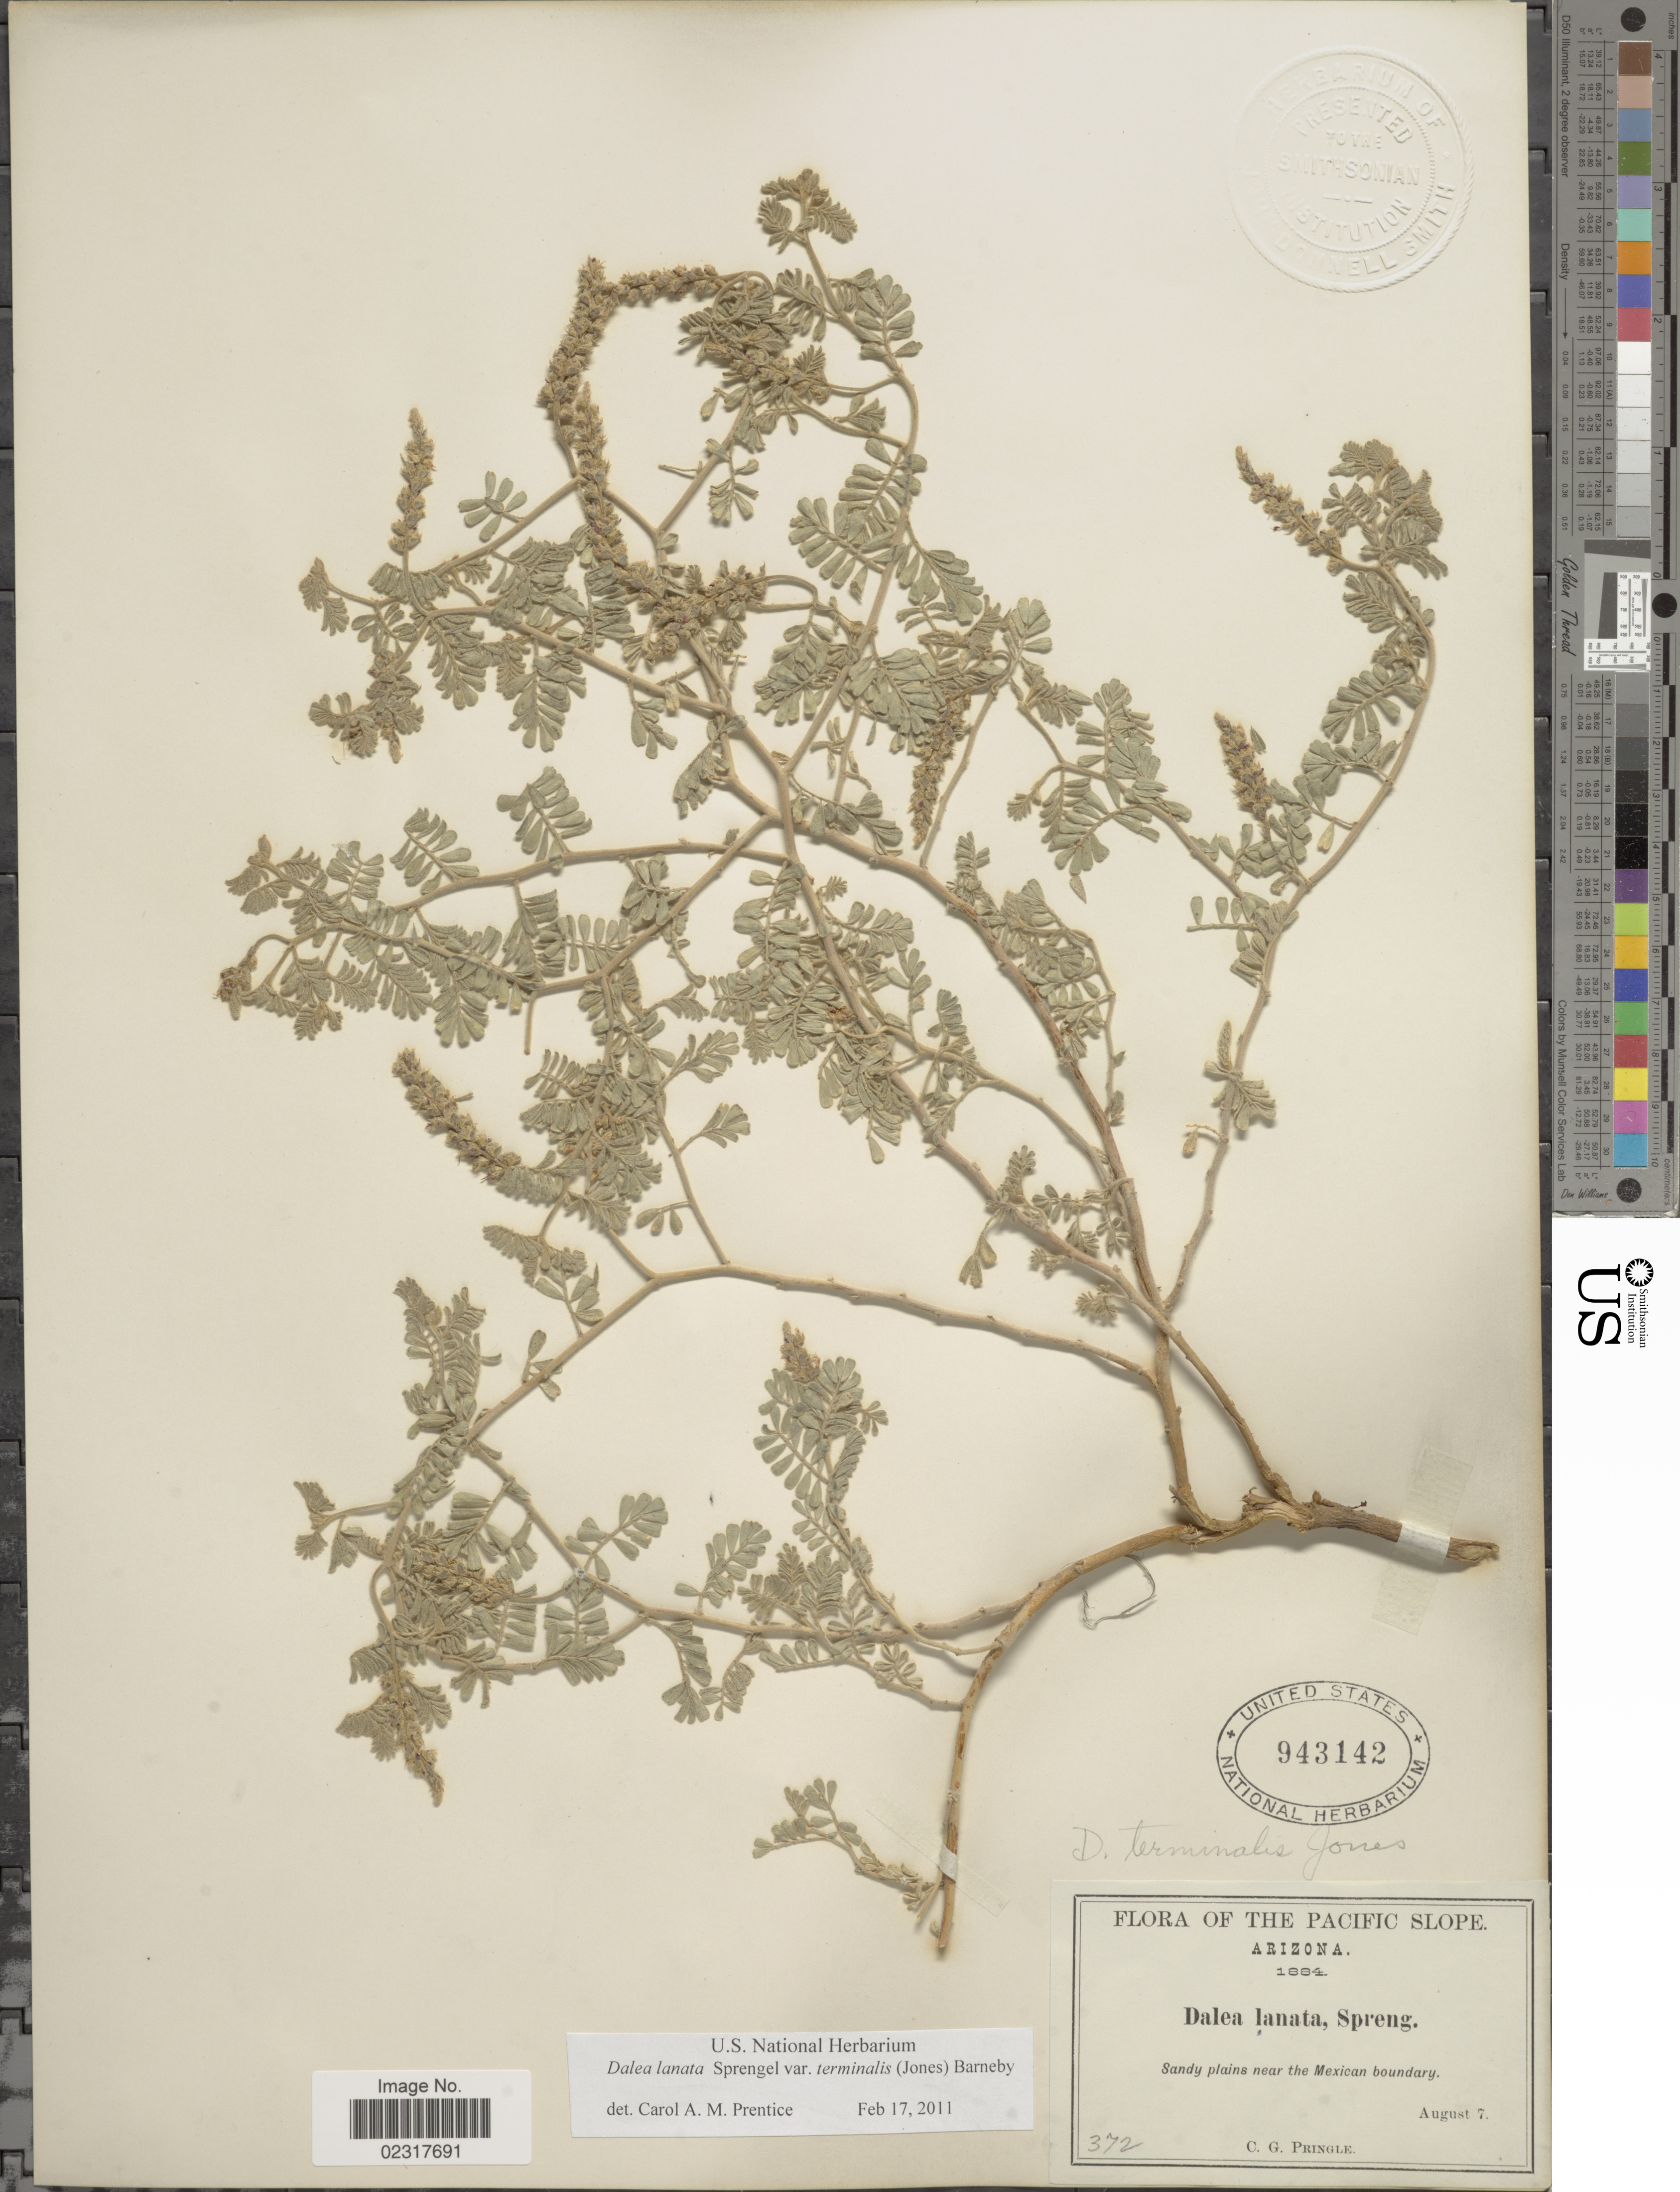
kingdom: Plantae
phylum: Tracheophyta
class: Magnoliopsida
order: Fabales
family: Fabaceae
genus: Dalea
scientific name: Dalea lanata var. terminalis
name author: (M.E. Jones) Barneby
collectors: C. G. Pringle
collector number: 372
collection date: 1884-08-07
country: United States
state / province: Arizona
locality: The Pacific Slope, near the Mexican boundary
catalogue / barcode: US 943142